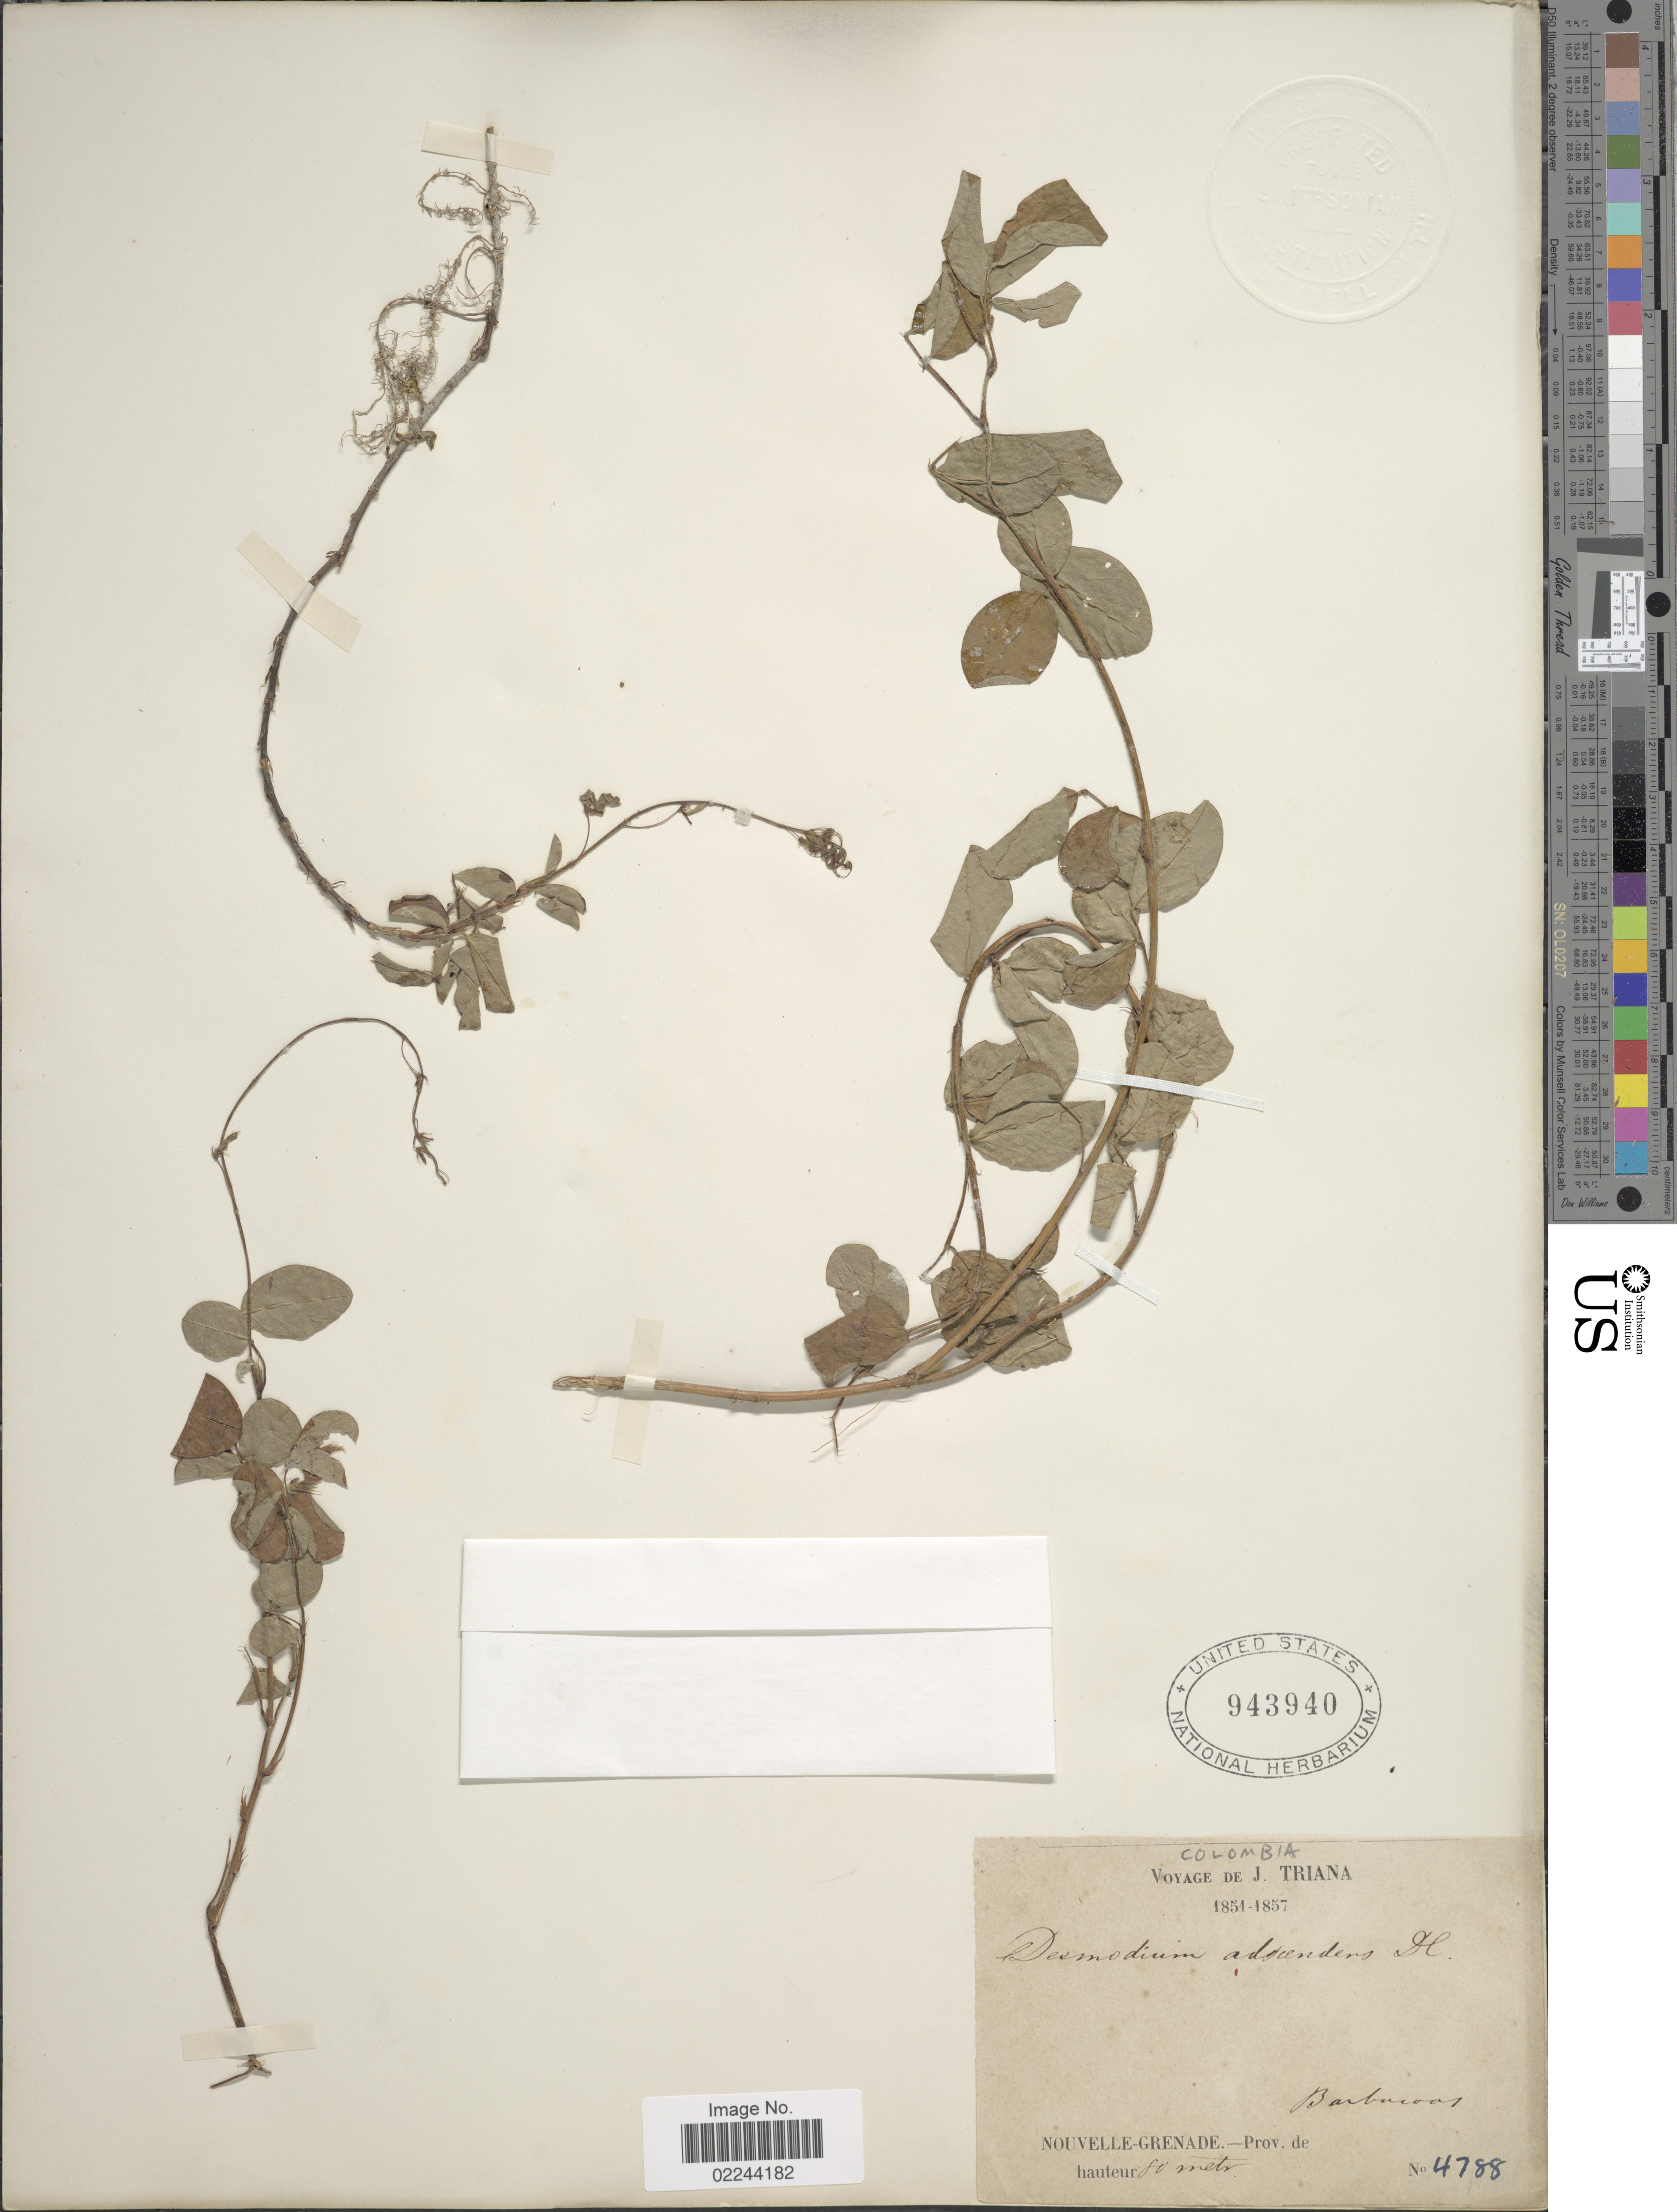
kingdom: Plantae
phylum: Tracheophyta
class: Magnoliopsida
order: Fabales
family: Fabaceae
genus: Grona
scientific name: Grona adscendens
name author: (Sw.) H. Ohashi & K. Ohashi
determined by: Strong, Mark T., (BOT), Smithsonian Institution - National Museum of Natural History (UNITED STATES)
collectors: J. Triana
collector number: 4788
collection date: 1851/1857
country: Colombia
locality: Nouvelle-Grenade - prov de Barbacoas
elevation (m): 80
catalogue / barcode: US 943940